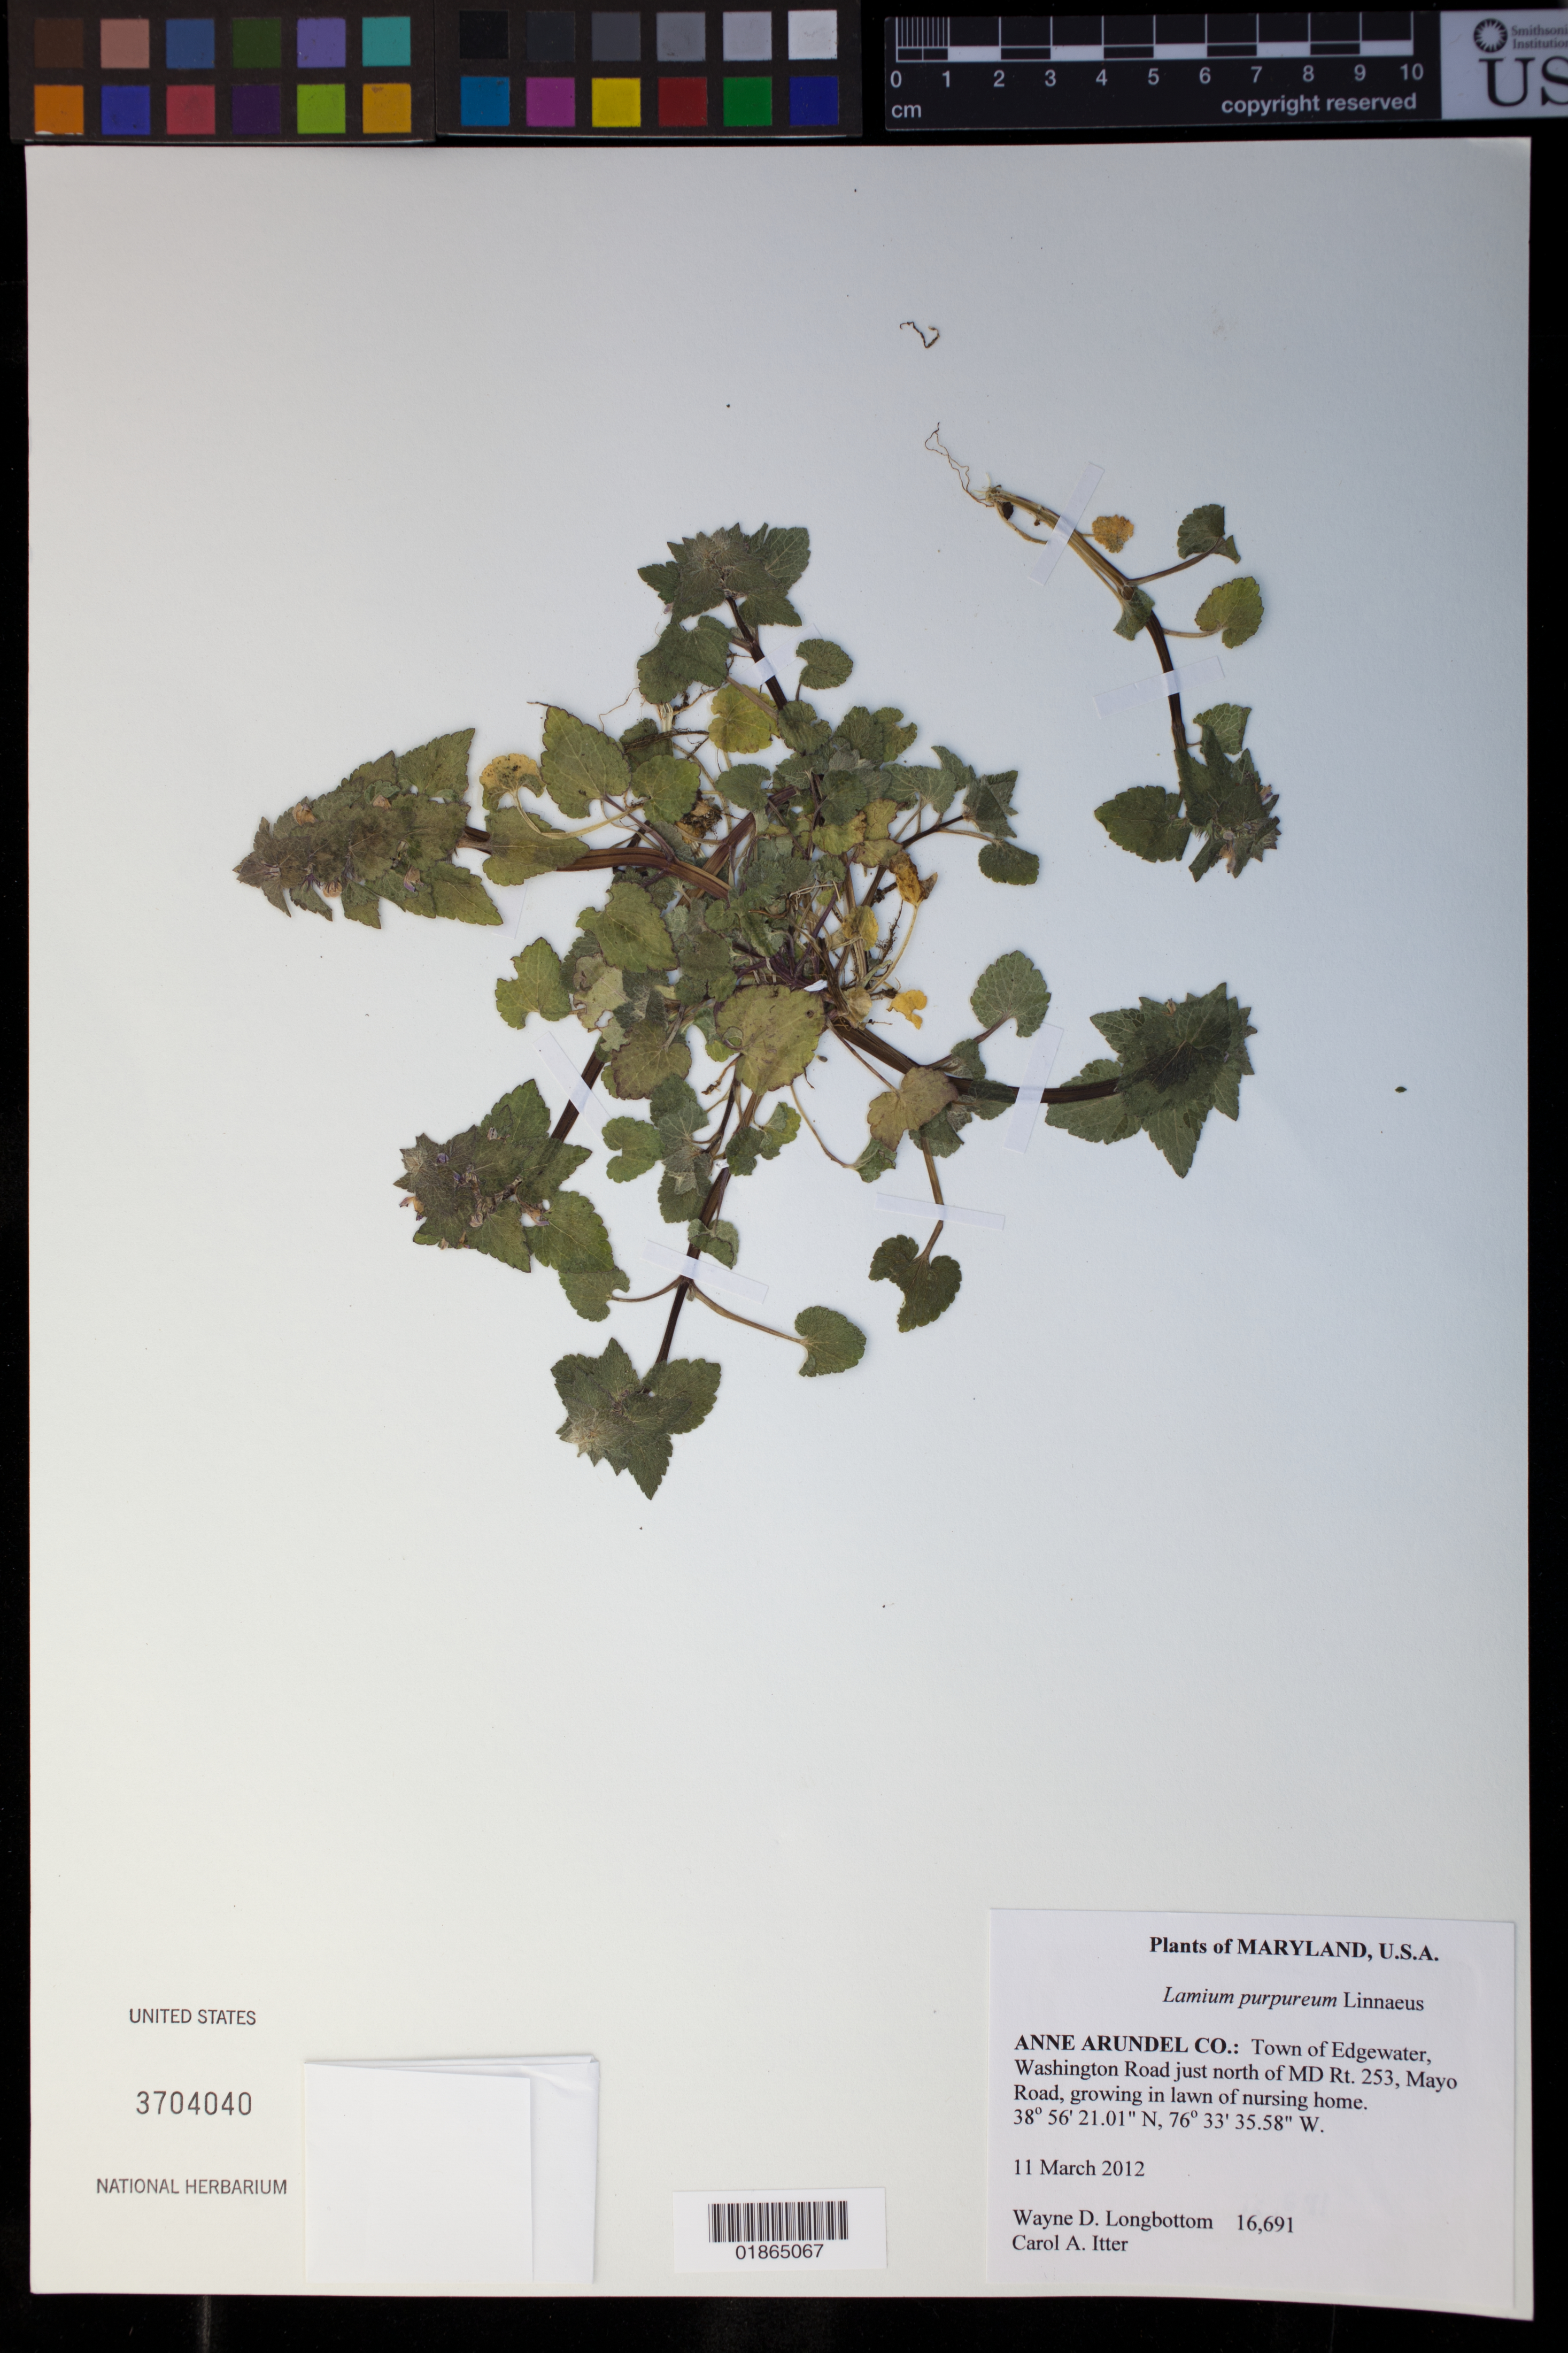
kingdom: Plantae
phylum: Tracheophyta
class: Magnoliopsida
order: Lamiales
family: Lamiaceae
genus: Lamium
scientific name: Lamium purpureum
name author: L.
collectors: W. D. Longbottom & C. Itter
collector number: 16691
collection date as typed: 11 March 2012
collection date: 2012-03-11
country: United States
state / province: Maryland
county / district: Anne Arundel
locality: Town of Edgewater, Washington Road just north of MD Rt. 253, Mayo Road, growing in lawn of nursing home.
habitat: Growing in lawn.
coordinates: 38 56 21.01 N, 76 33 35.58 W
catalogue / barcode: US 3704040